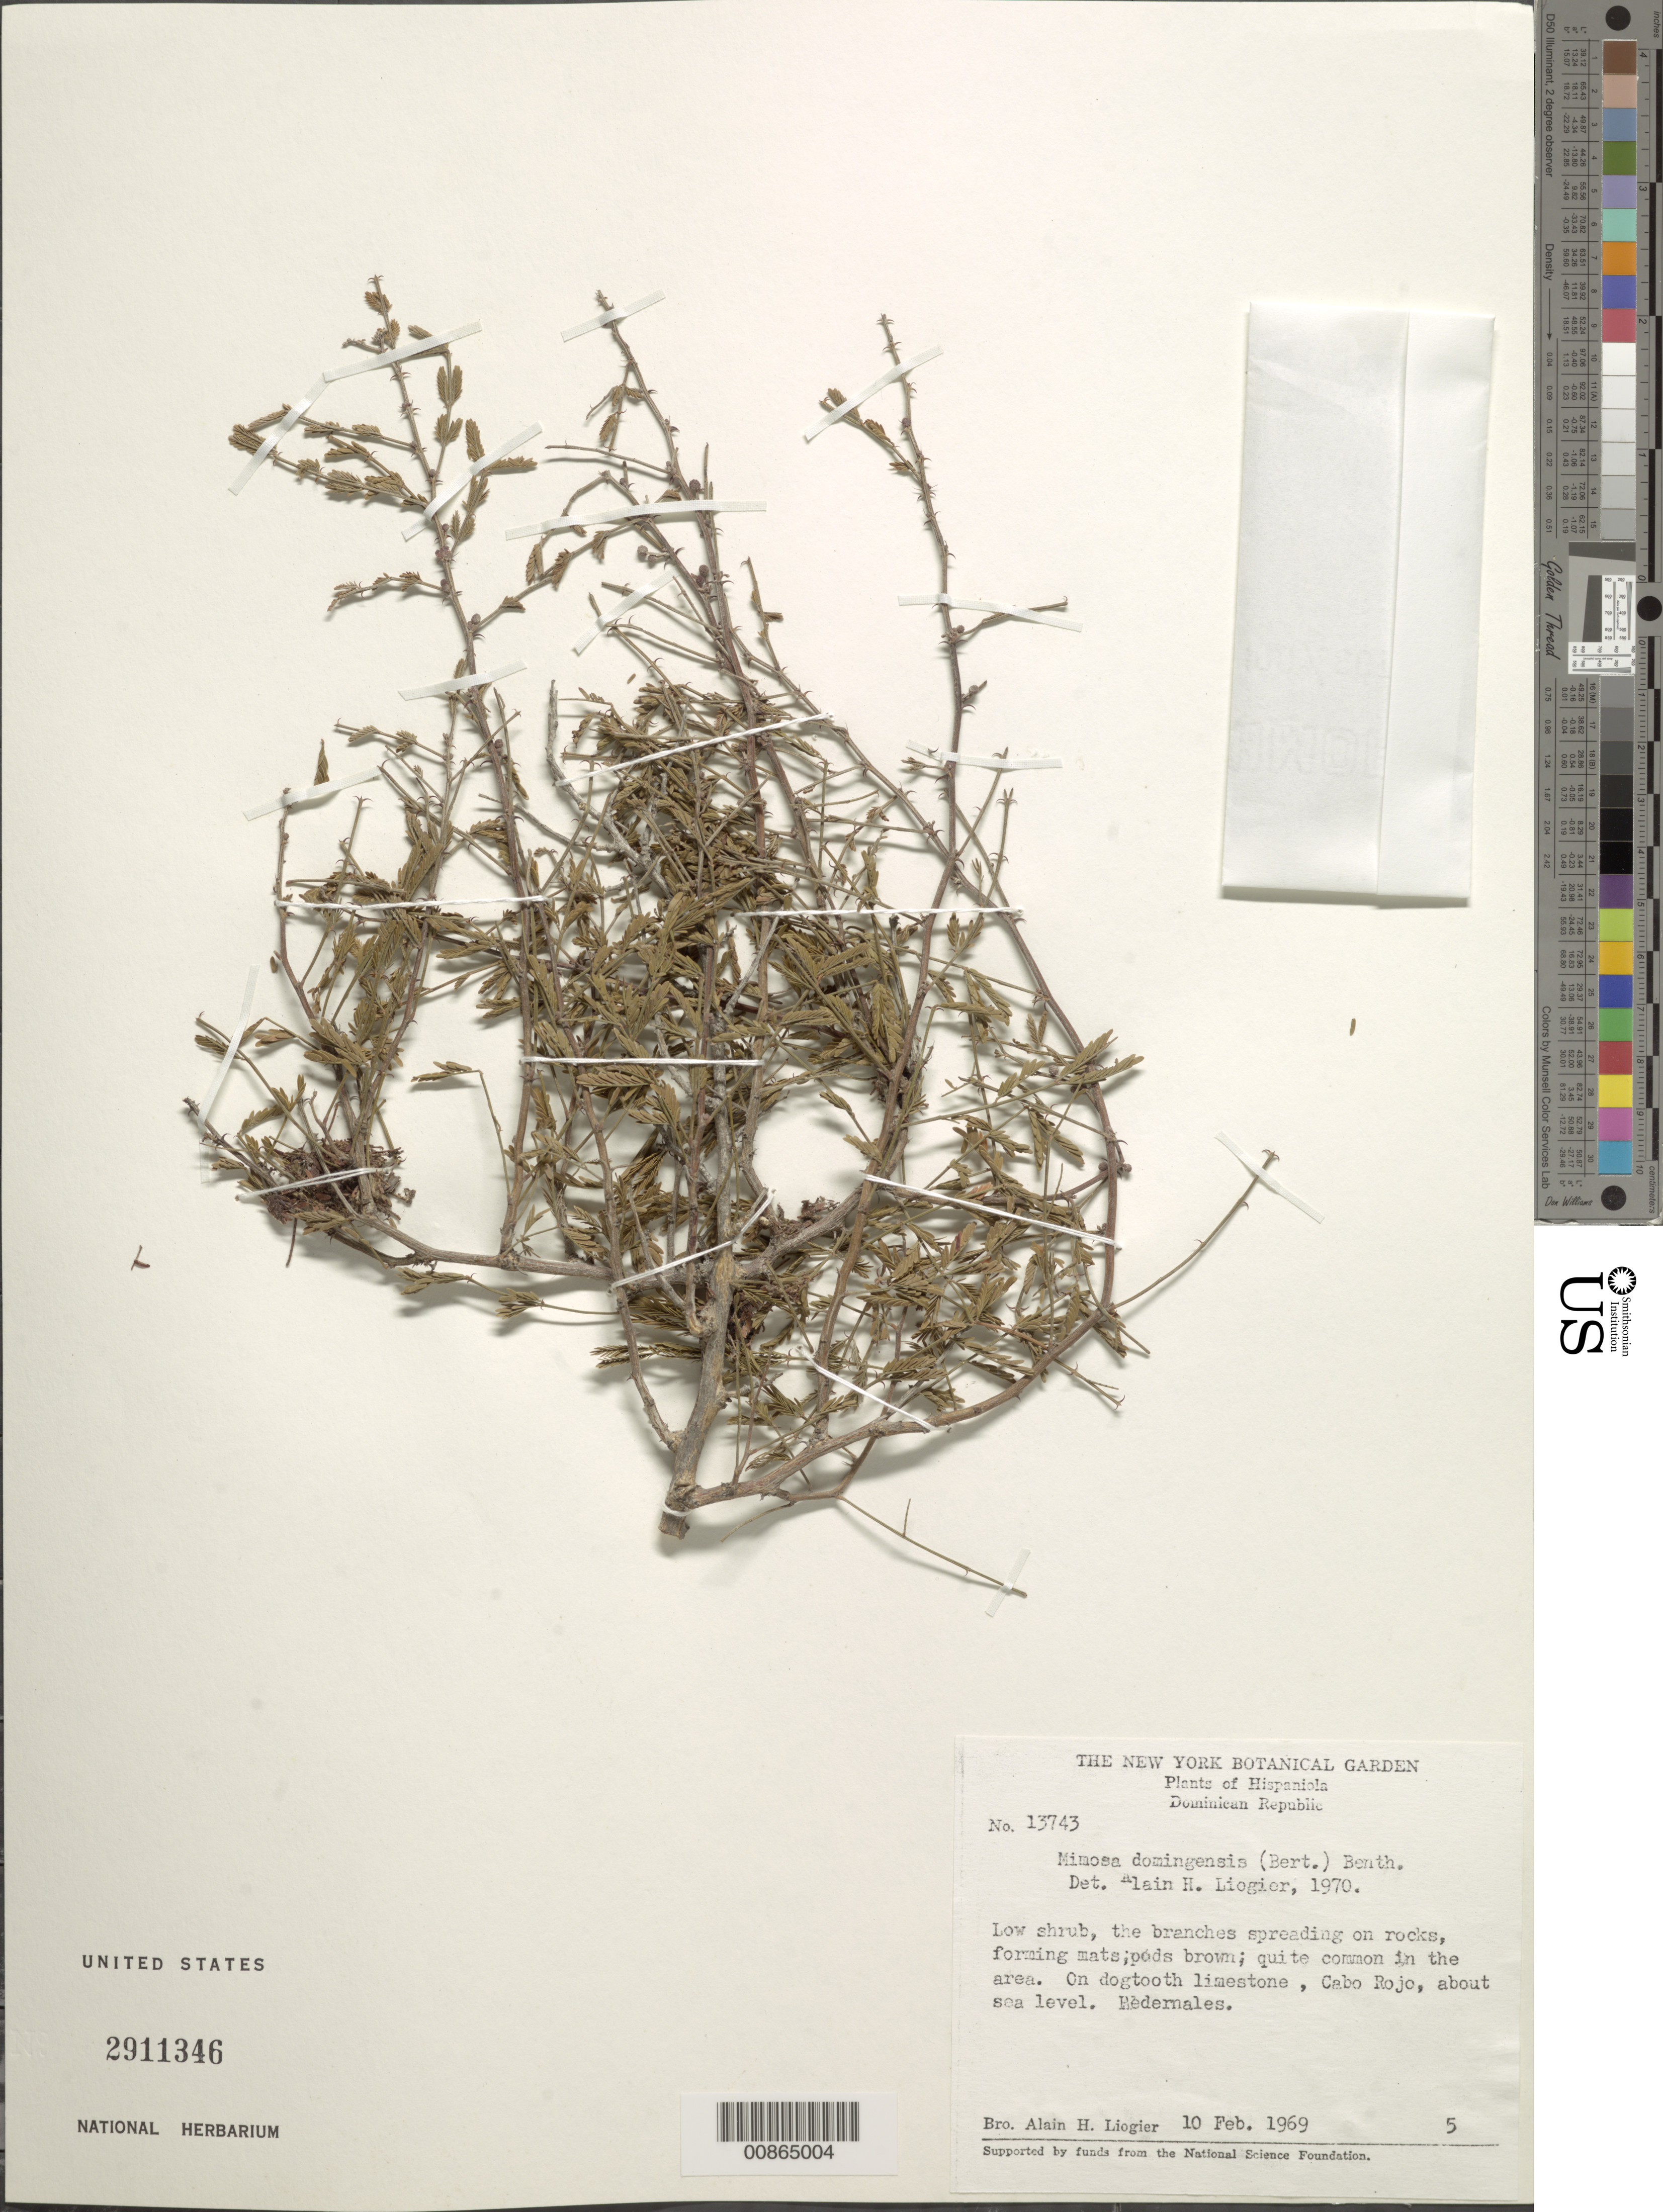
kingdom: Plantae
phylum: Tracheophyta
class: Magnoliopsida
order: Fabales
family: Fabaceae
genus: Mimosa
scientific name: Mimosa domingensis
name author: (DC.) Benth.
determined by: Liogier, Alain H.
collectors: A. H. Liogier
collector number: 13743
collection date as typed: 10 Feb 1969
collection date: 1969-02-10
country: Dominican Republic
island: Hispaniola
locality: Cabo Rojo. Pedernales.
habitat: On dogtooth limestone.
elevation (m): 0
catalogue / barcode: US 2911346